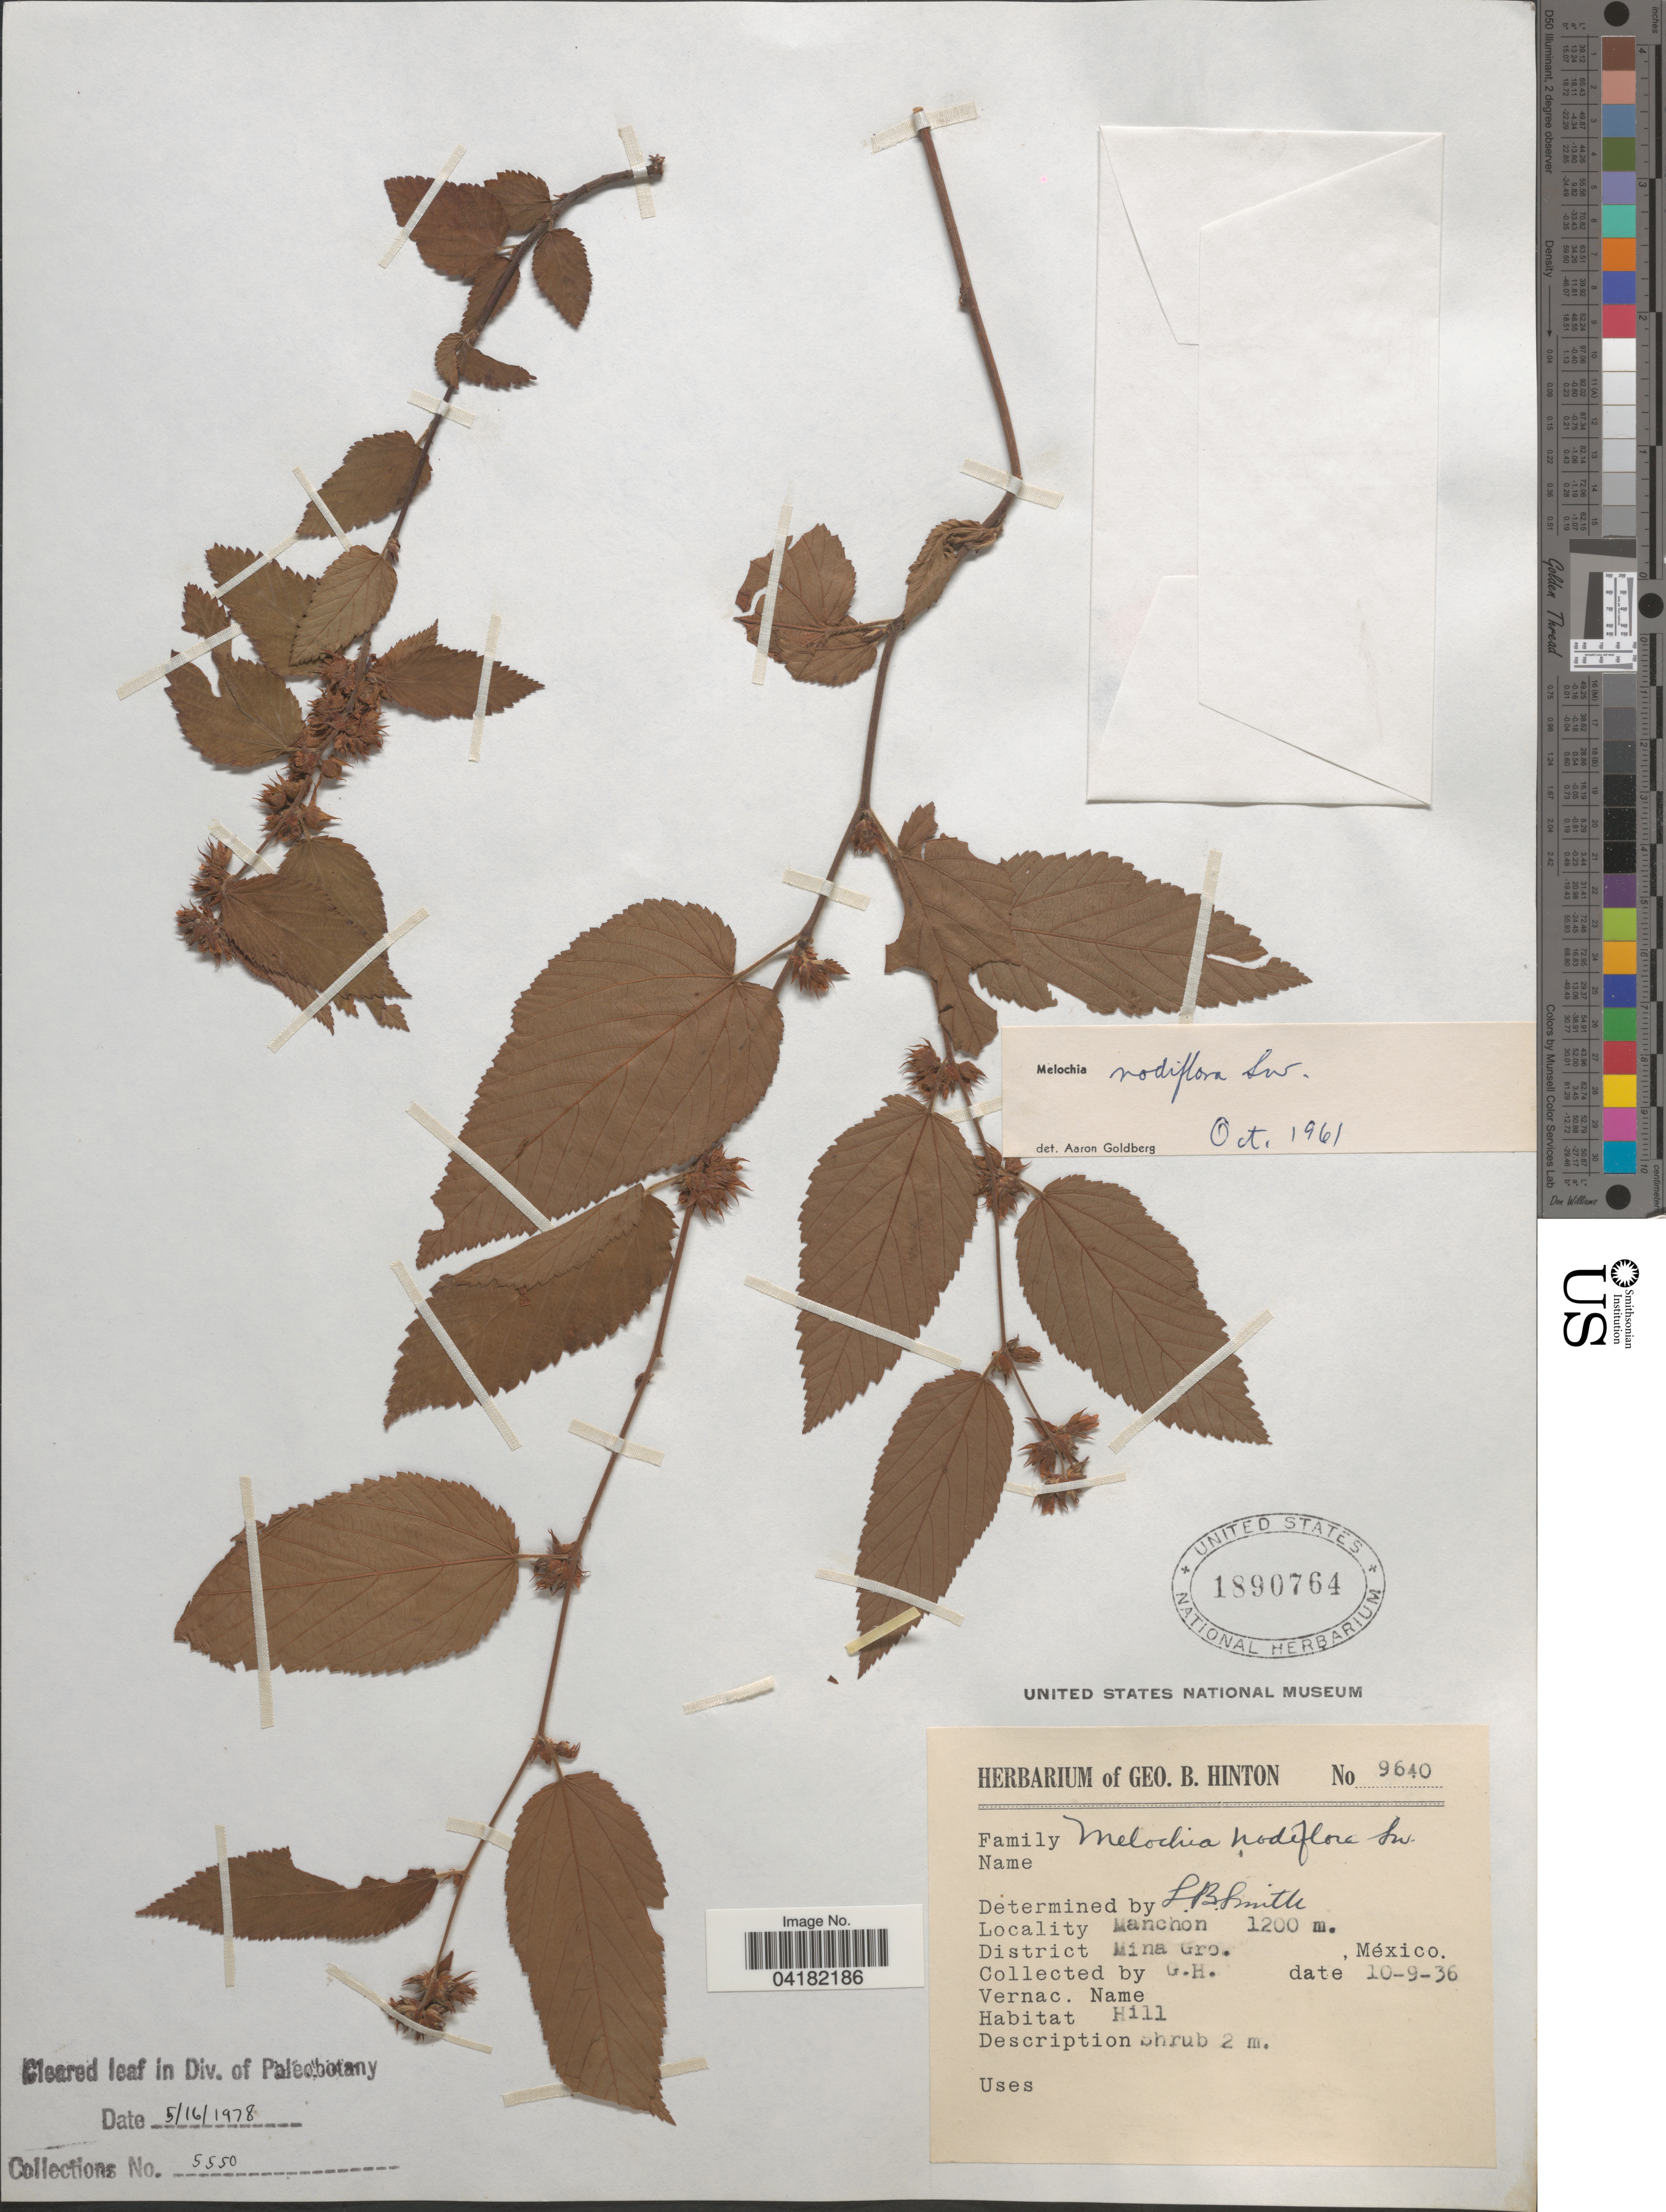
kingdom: Plantae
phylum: Tracheophyta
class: Magnoliopsida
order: Malvales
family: Malvaceae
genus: Melochia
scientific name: Melochia nodiflora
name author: Sw.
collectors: G. B. Hinton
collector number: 9640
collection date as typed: Transcribed d/m/y: 10/9/36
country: Mexico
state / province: Guerrero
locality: Manchón. District Mina Gro.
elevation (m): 1200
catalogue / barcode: US 1890764